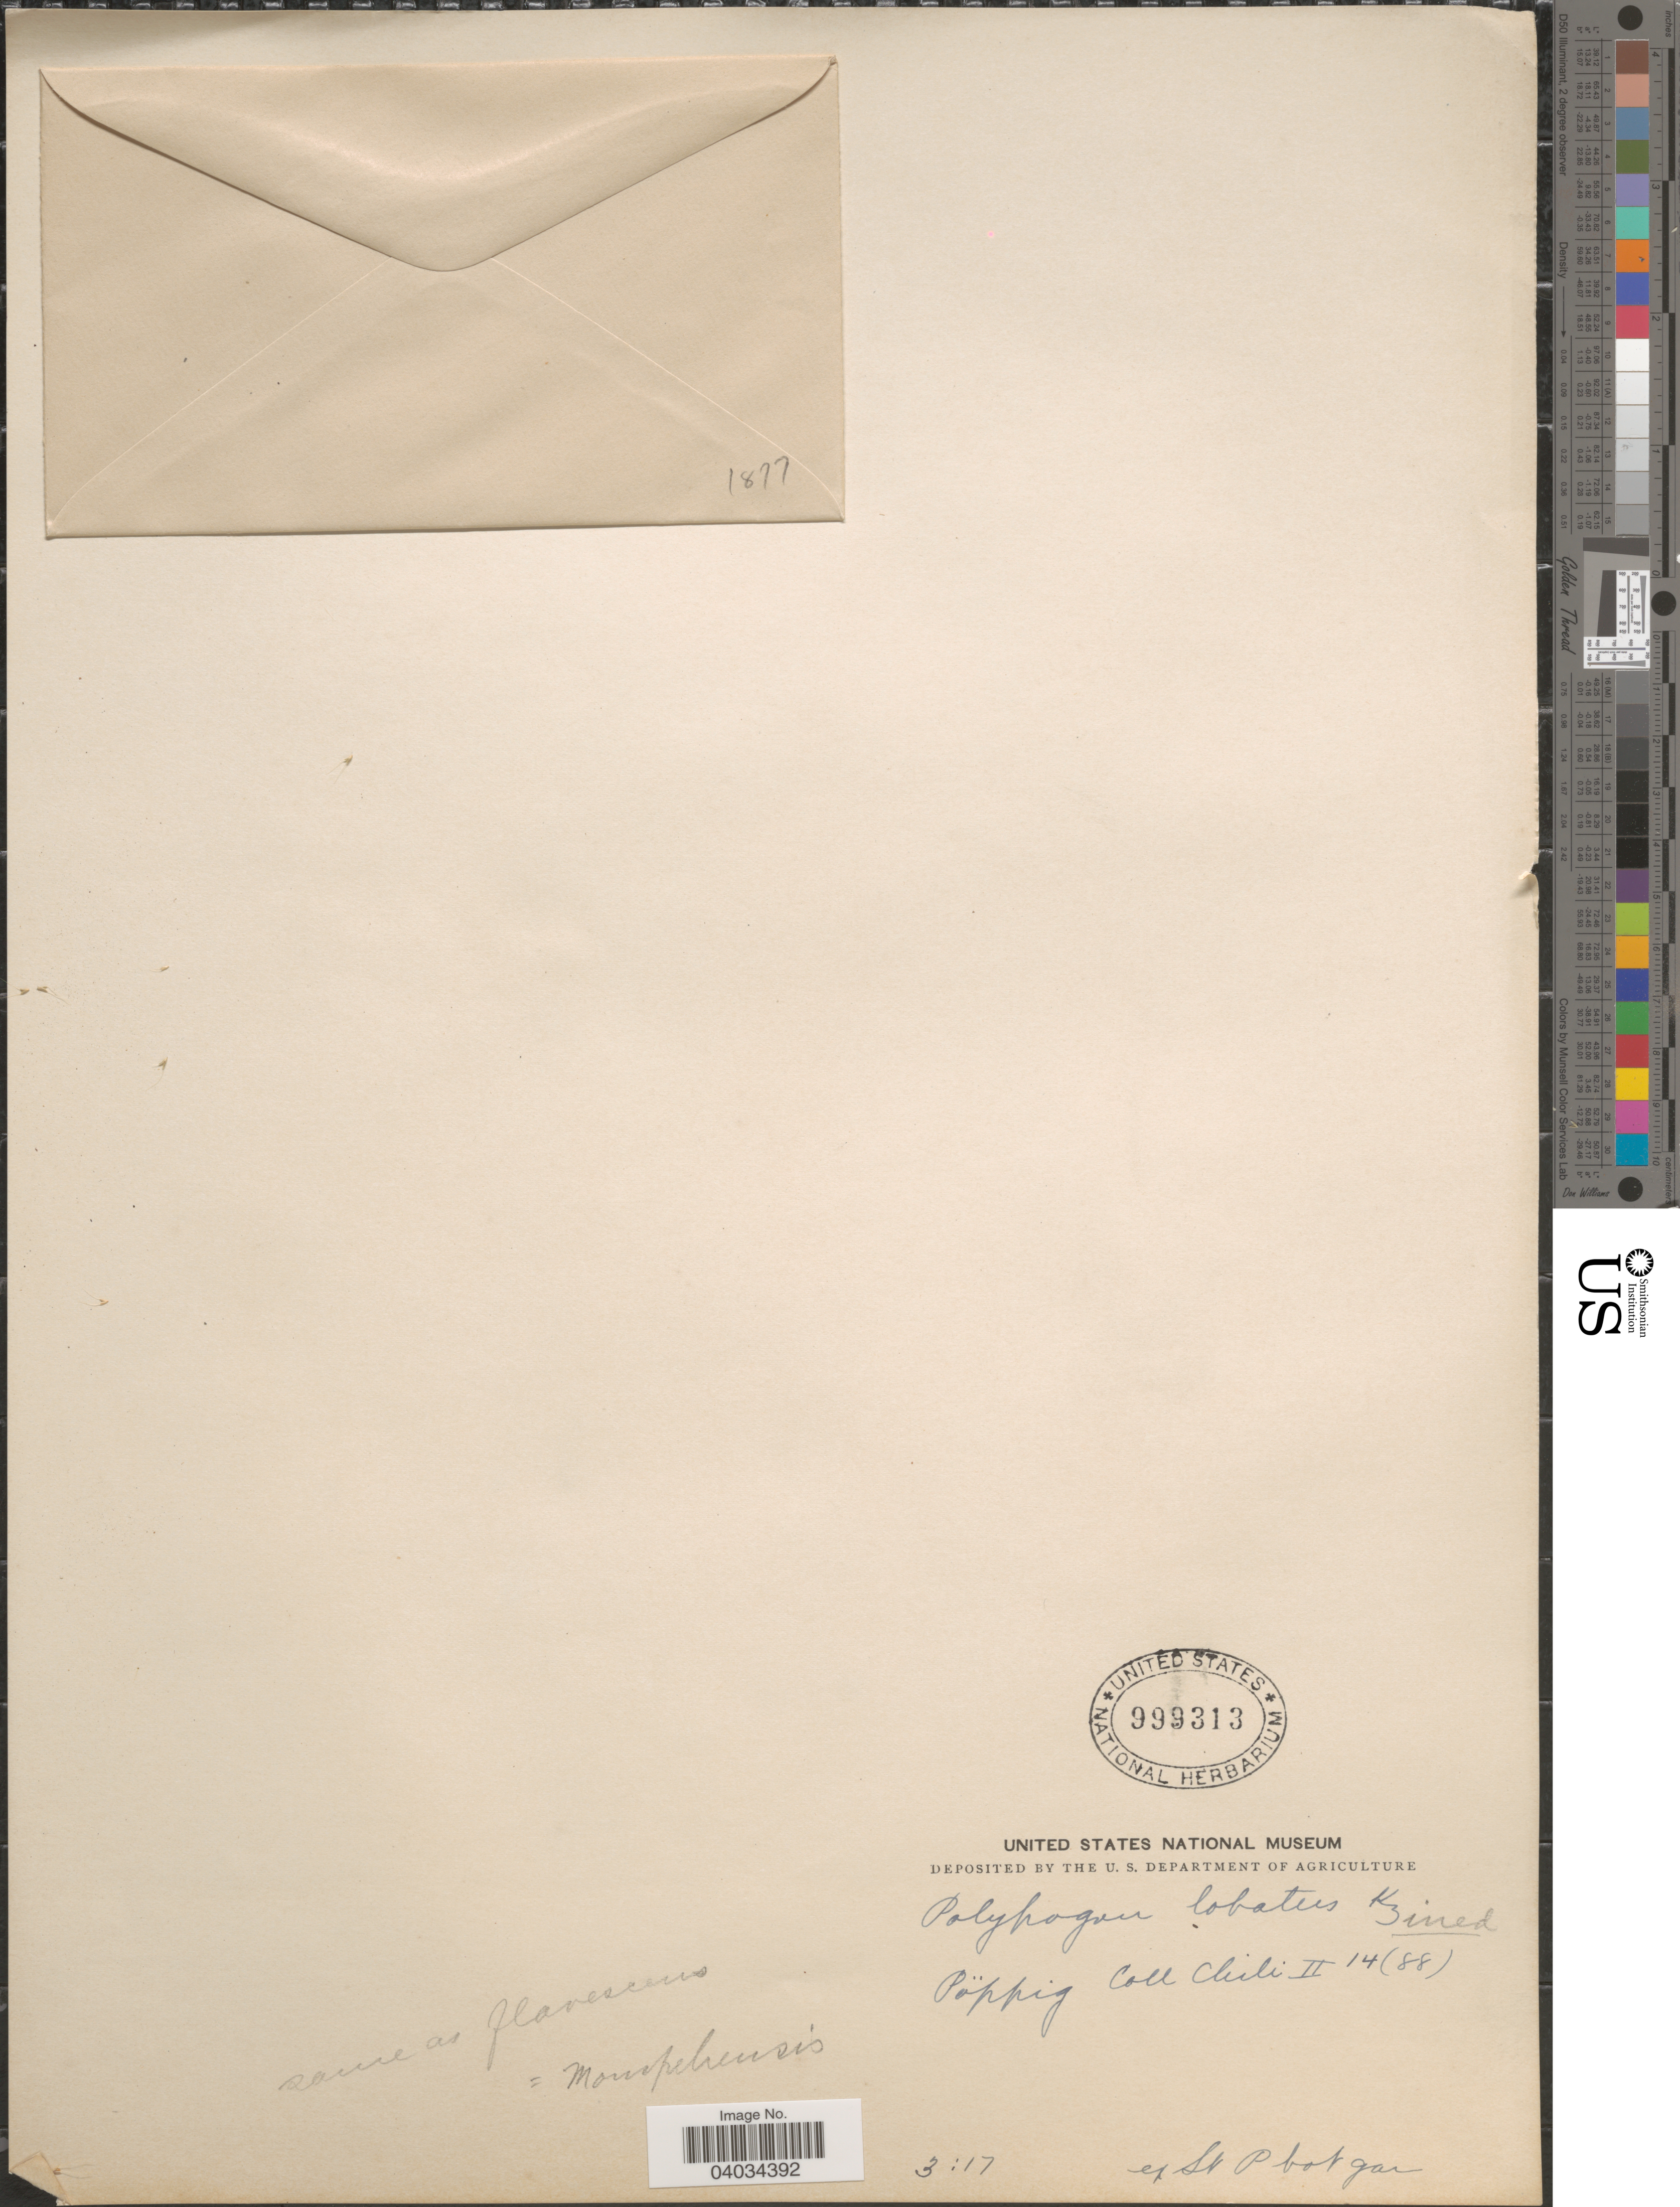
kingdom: Plantae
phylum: Tracheophyta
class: Liliopsida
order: Poales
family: Poaceae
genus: Polypogon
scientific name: Polypogon monspeliensis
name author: (L.) Desf.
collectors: -. Poppig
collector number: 88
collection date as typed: Transcribed d/m/y: /2/14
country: Chile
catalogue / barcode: US 999313